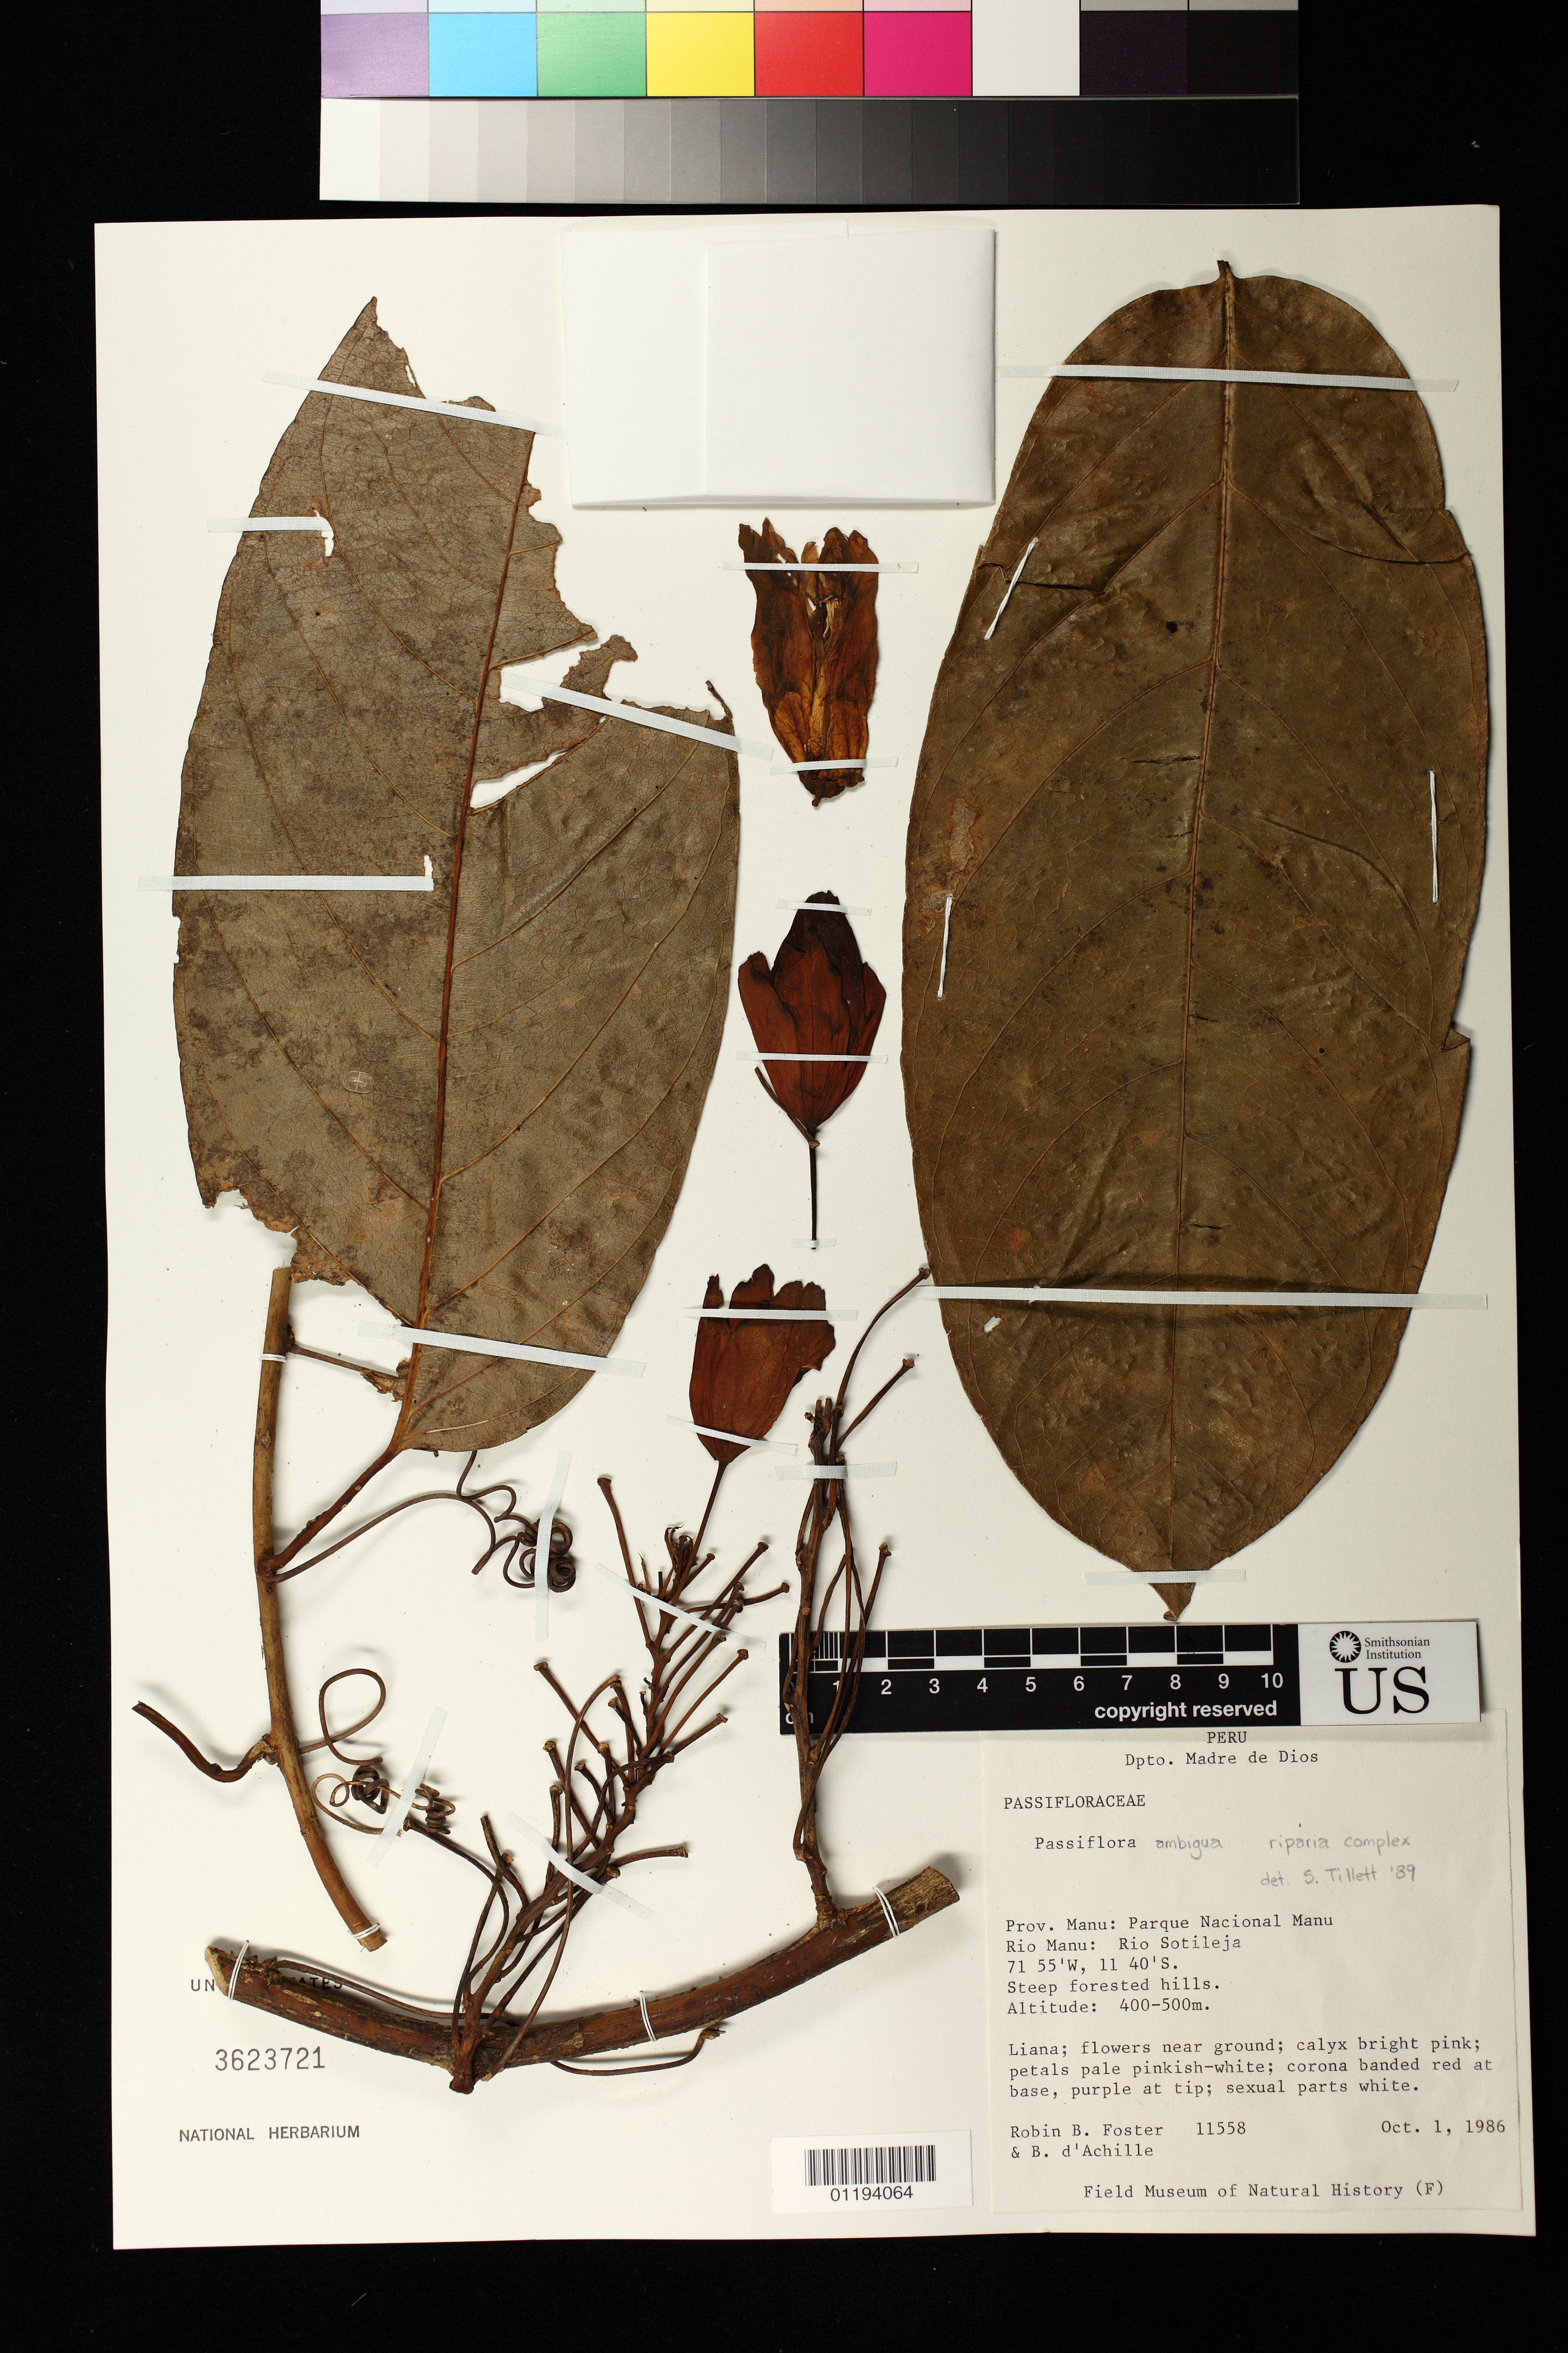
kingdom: Plantae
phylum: Tracheophyta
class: Magnoliopsida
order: Malpighiales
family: Passifloraceae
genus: Passiflora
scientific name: Passiflora ambigua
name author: Hemsl.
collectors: R. B. Foster & B. d'Achille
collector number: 11558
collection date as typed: Oct 1 1986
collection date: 1986-10-01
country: Peru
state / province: Madre de Dios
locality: Province Manu: Parque Nacional Manu. Rio Manu: Rio Sotileja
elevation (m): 400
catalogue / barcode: US 3623721